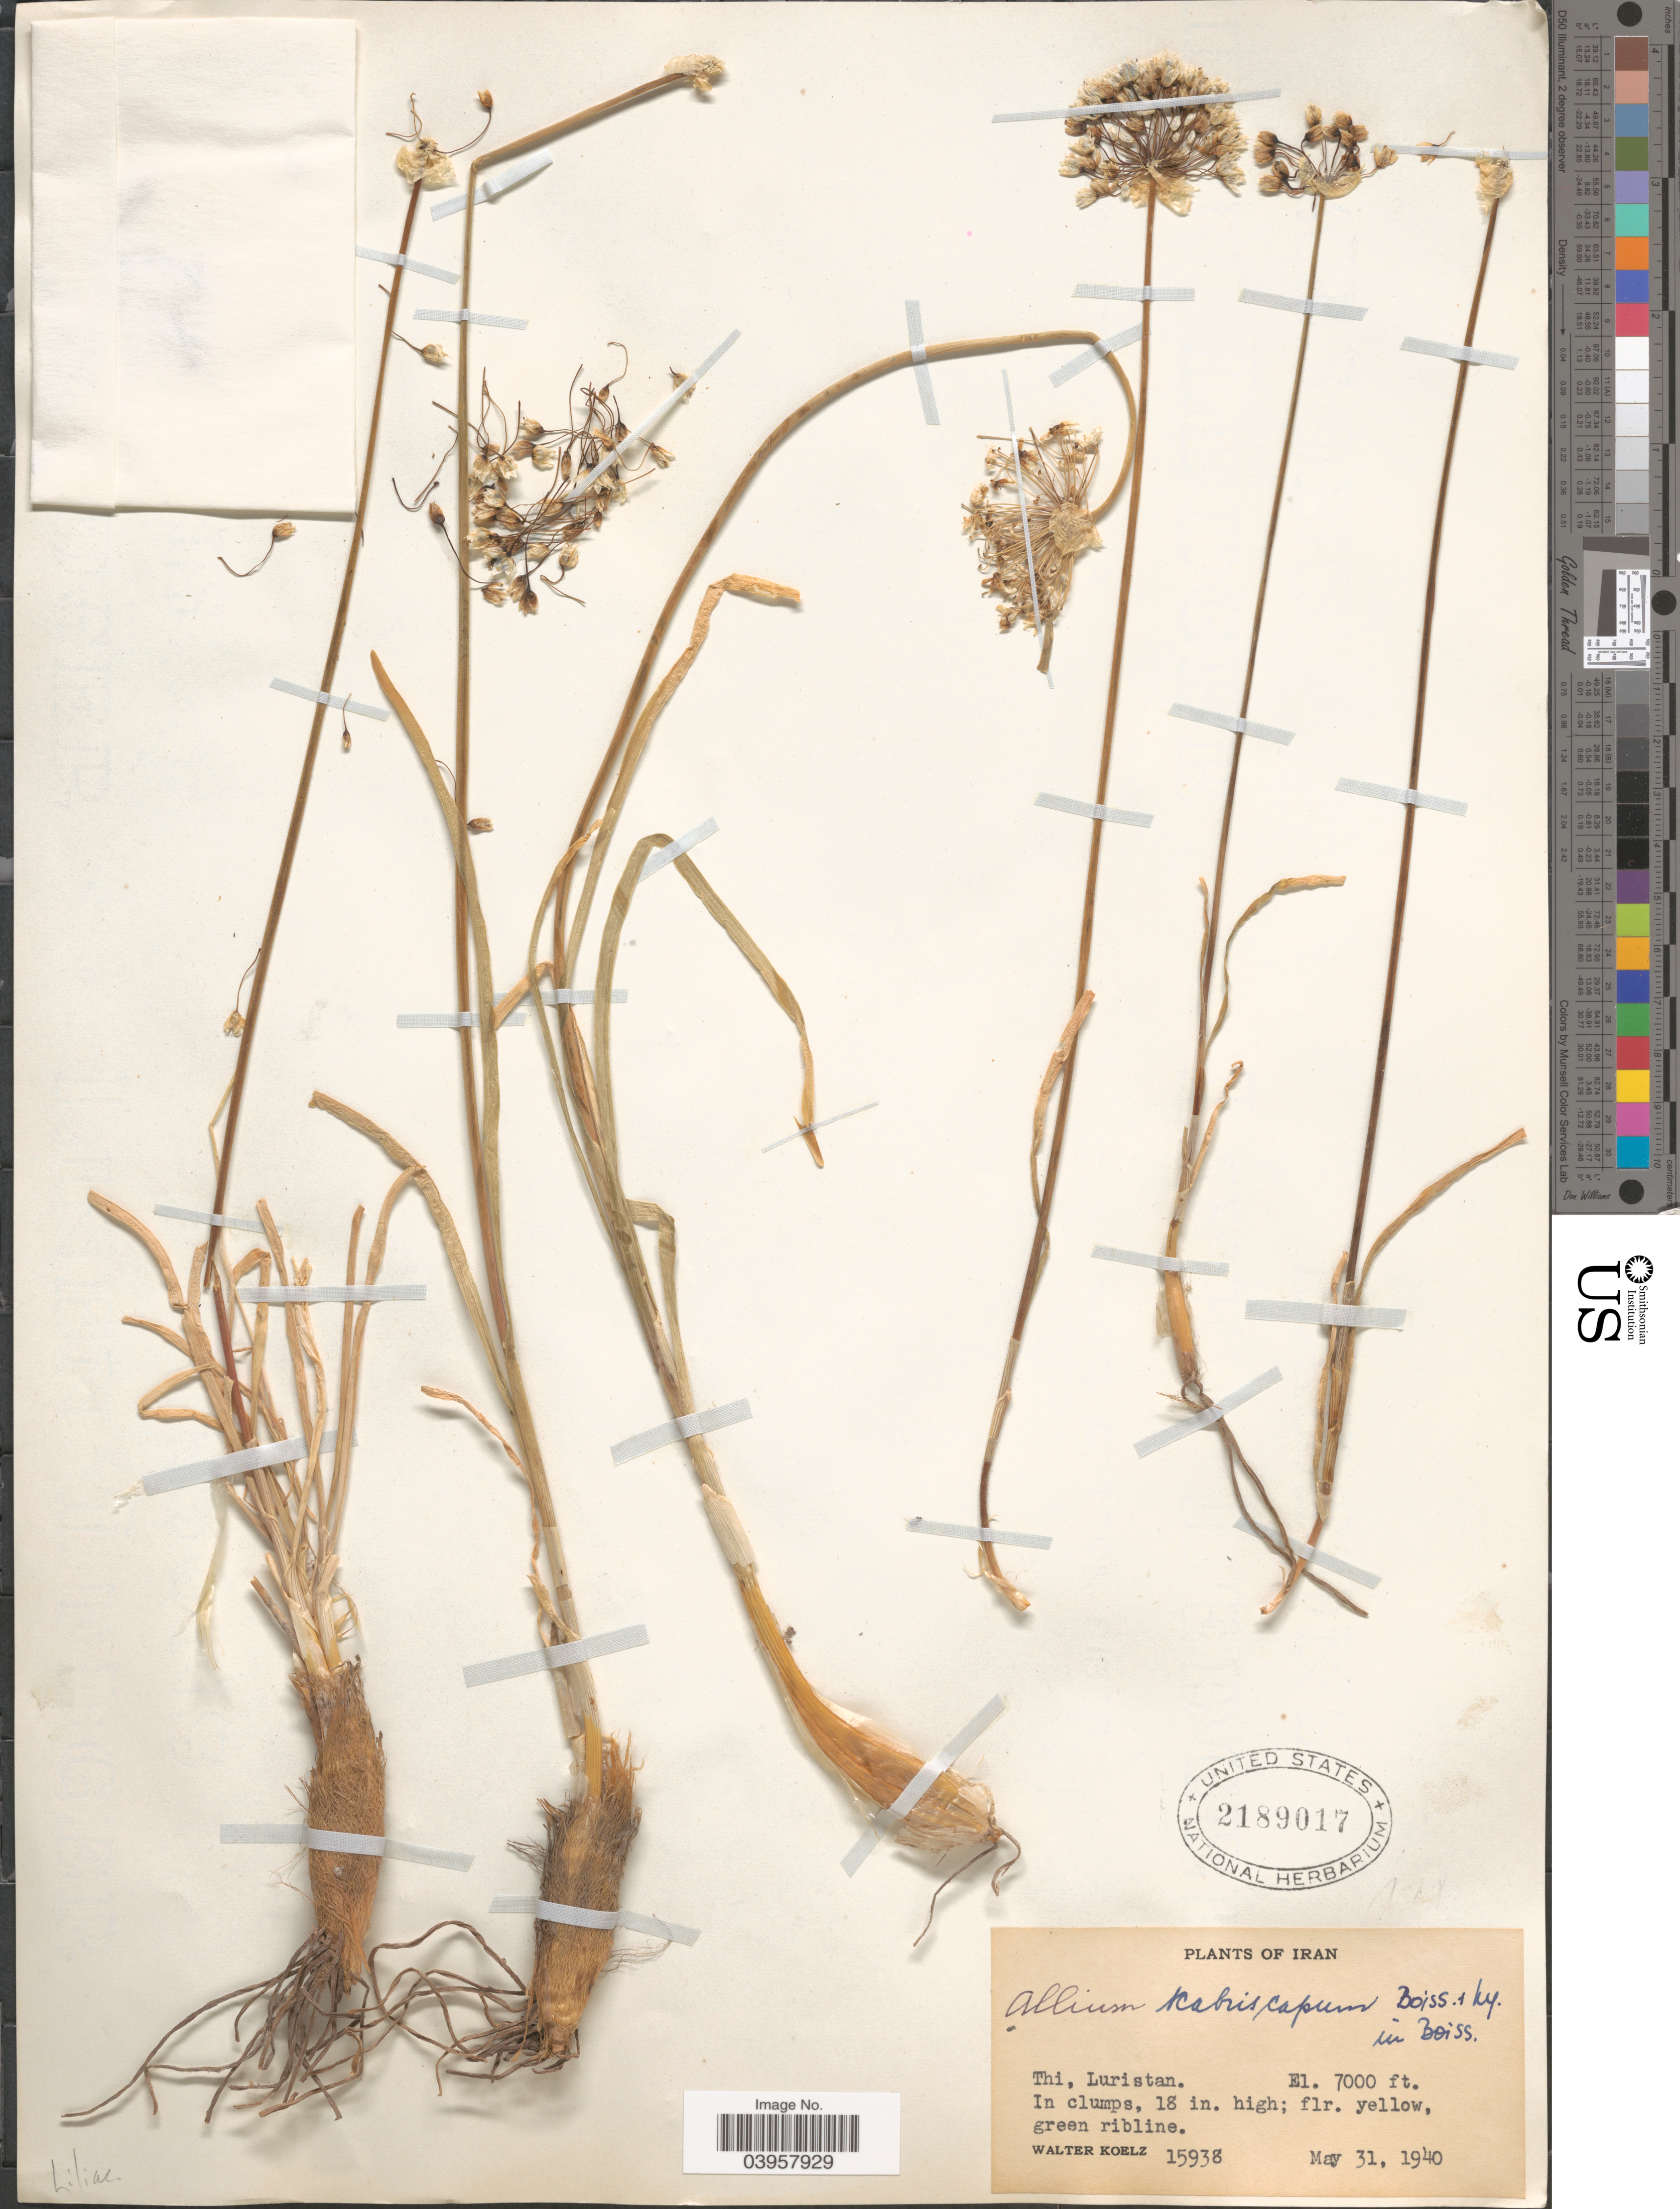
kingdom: Plantae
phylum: Tracheophyta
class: Liliopsida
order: Asparagales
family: Amaryllidaceae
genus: Allium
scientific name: Allium scabriscapum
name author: Boiss.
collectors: W. N. Koelz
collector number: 15938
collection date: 1940-05-31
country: Iran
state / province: Lorestan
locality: Thi, Luristan.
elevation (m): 2134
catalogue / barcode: US 2189017